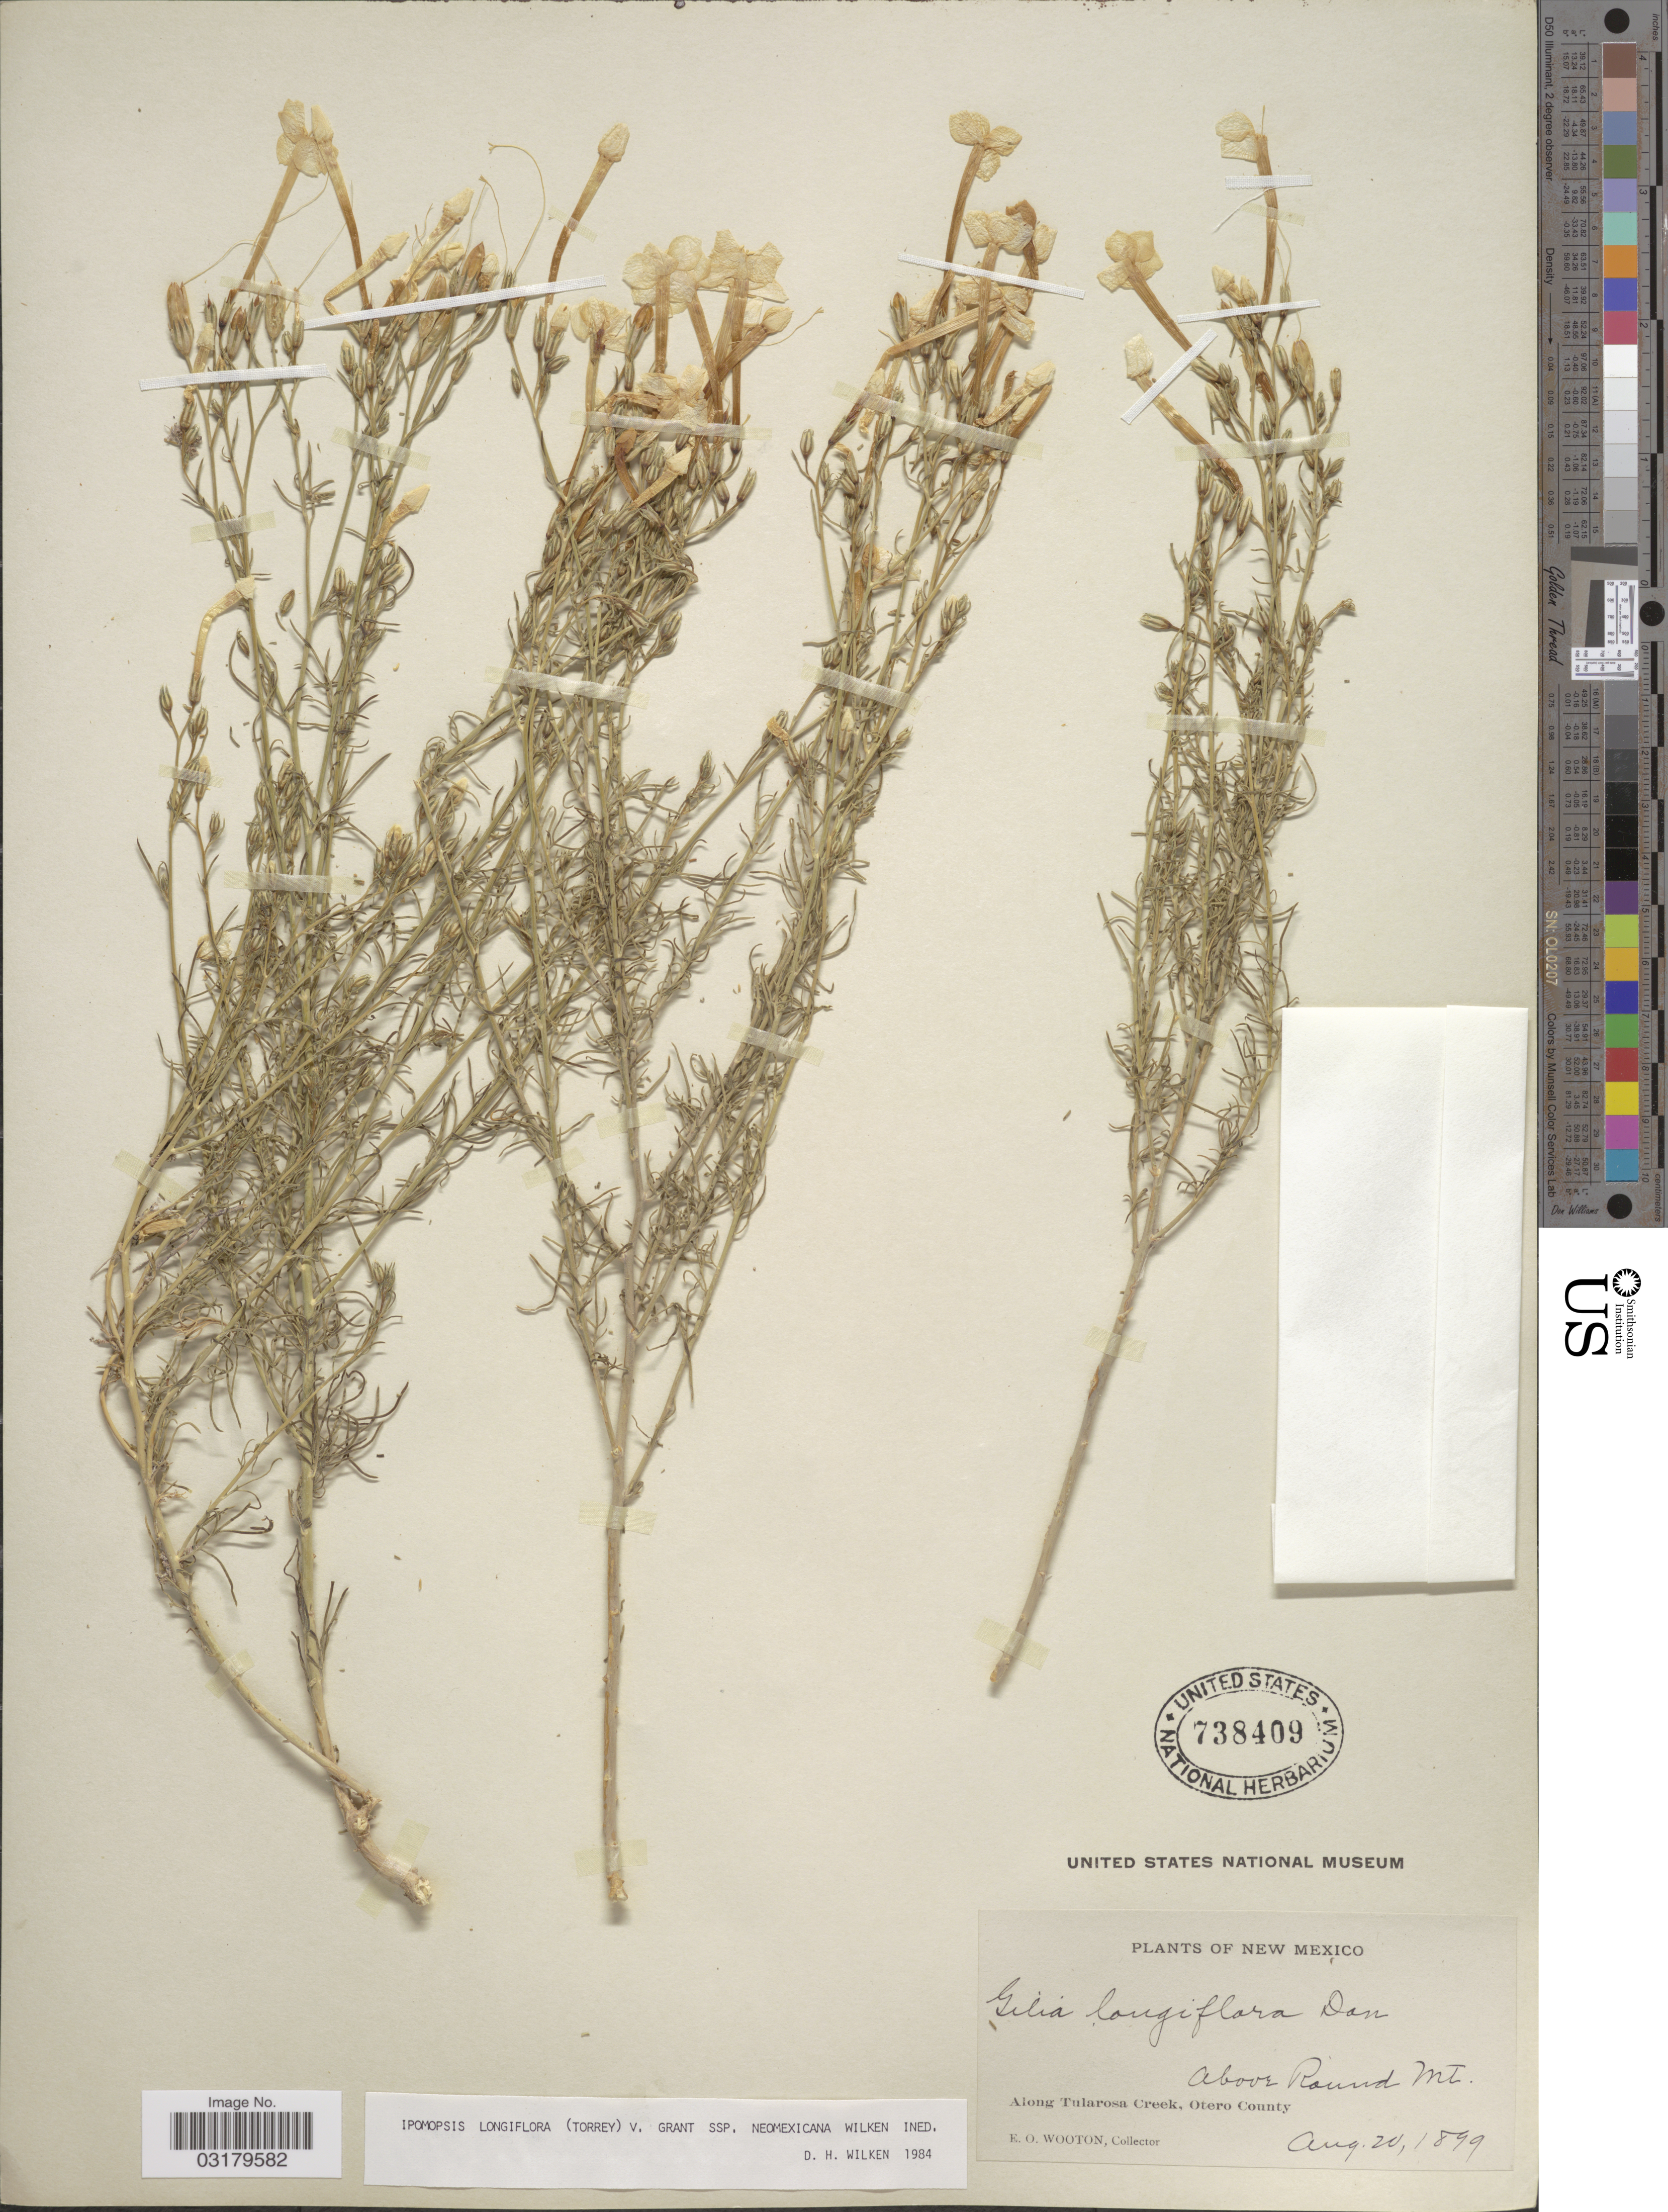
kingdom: Plantae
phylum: Tracheophyta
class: Magnoliopsida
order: Ericales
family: Polemoniaceae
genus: Ipomopsis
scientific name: Ipomopsis longiflora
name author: (Torr.) V.E. Grant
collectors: E. O. Wooton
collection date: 1899-08-20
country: United States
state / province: New Mexico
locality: Above Round Mt. Along Tularosa Creek, Otero County.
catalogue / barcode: US 738409